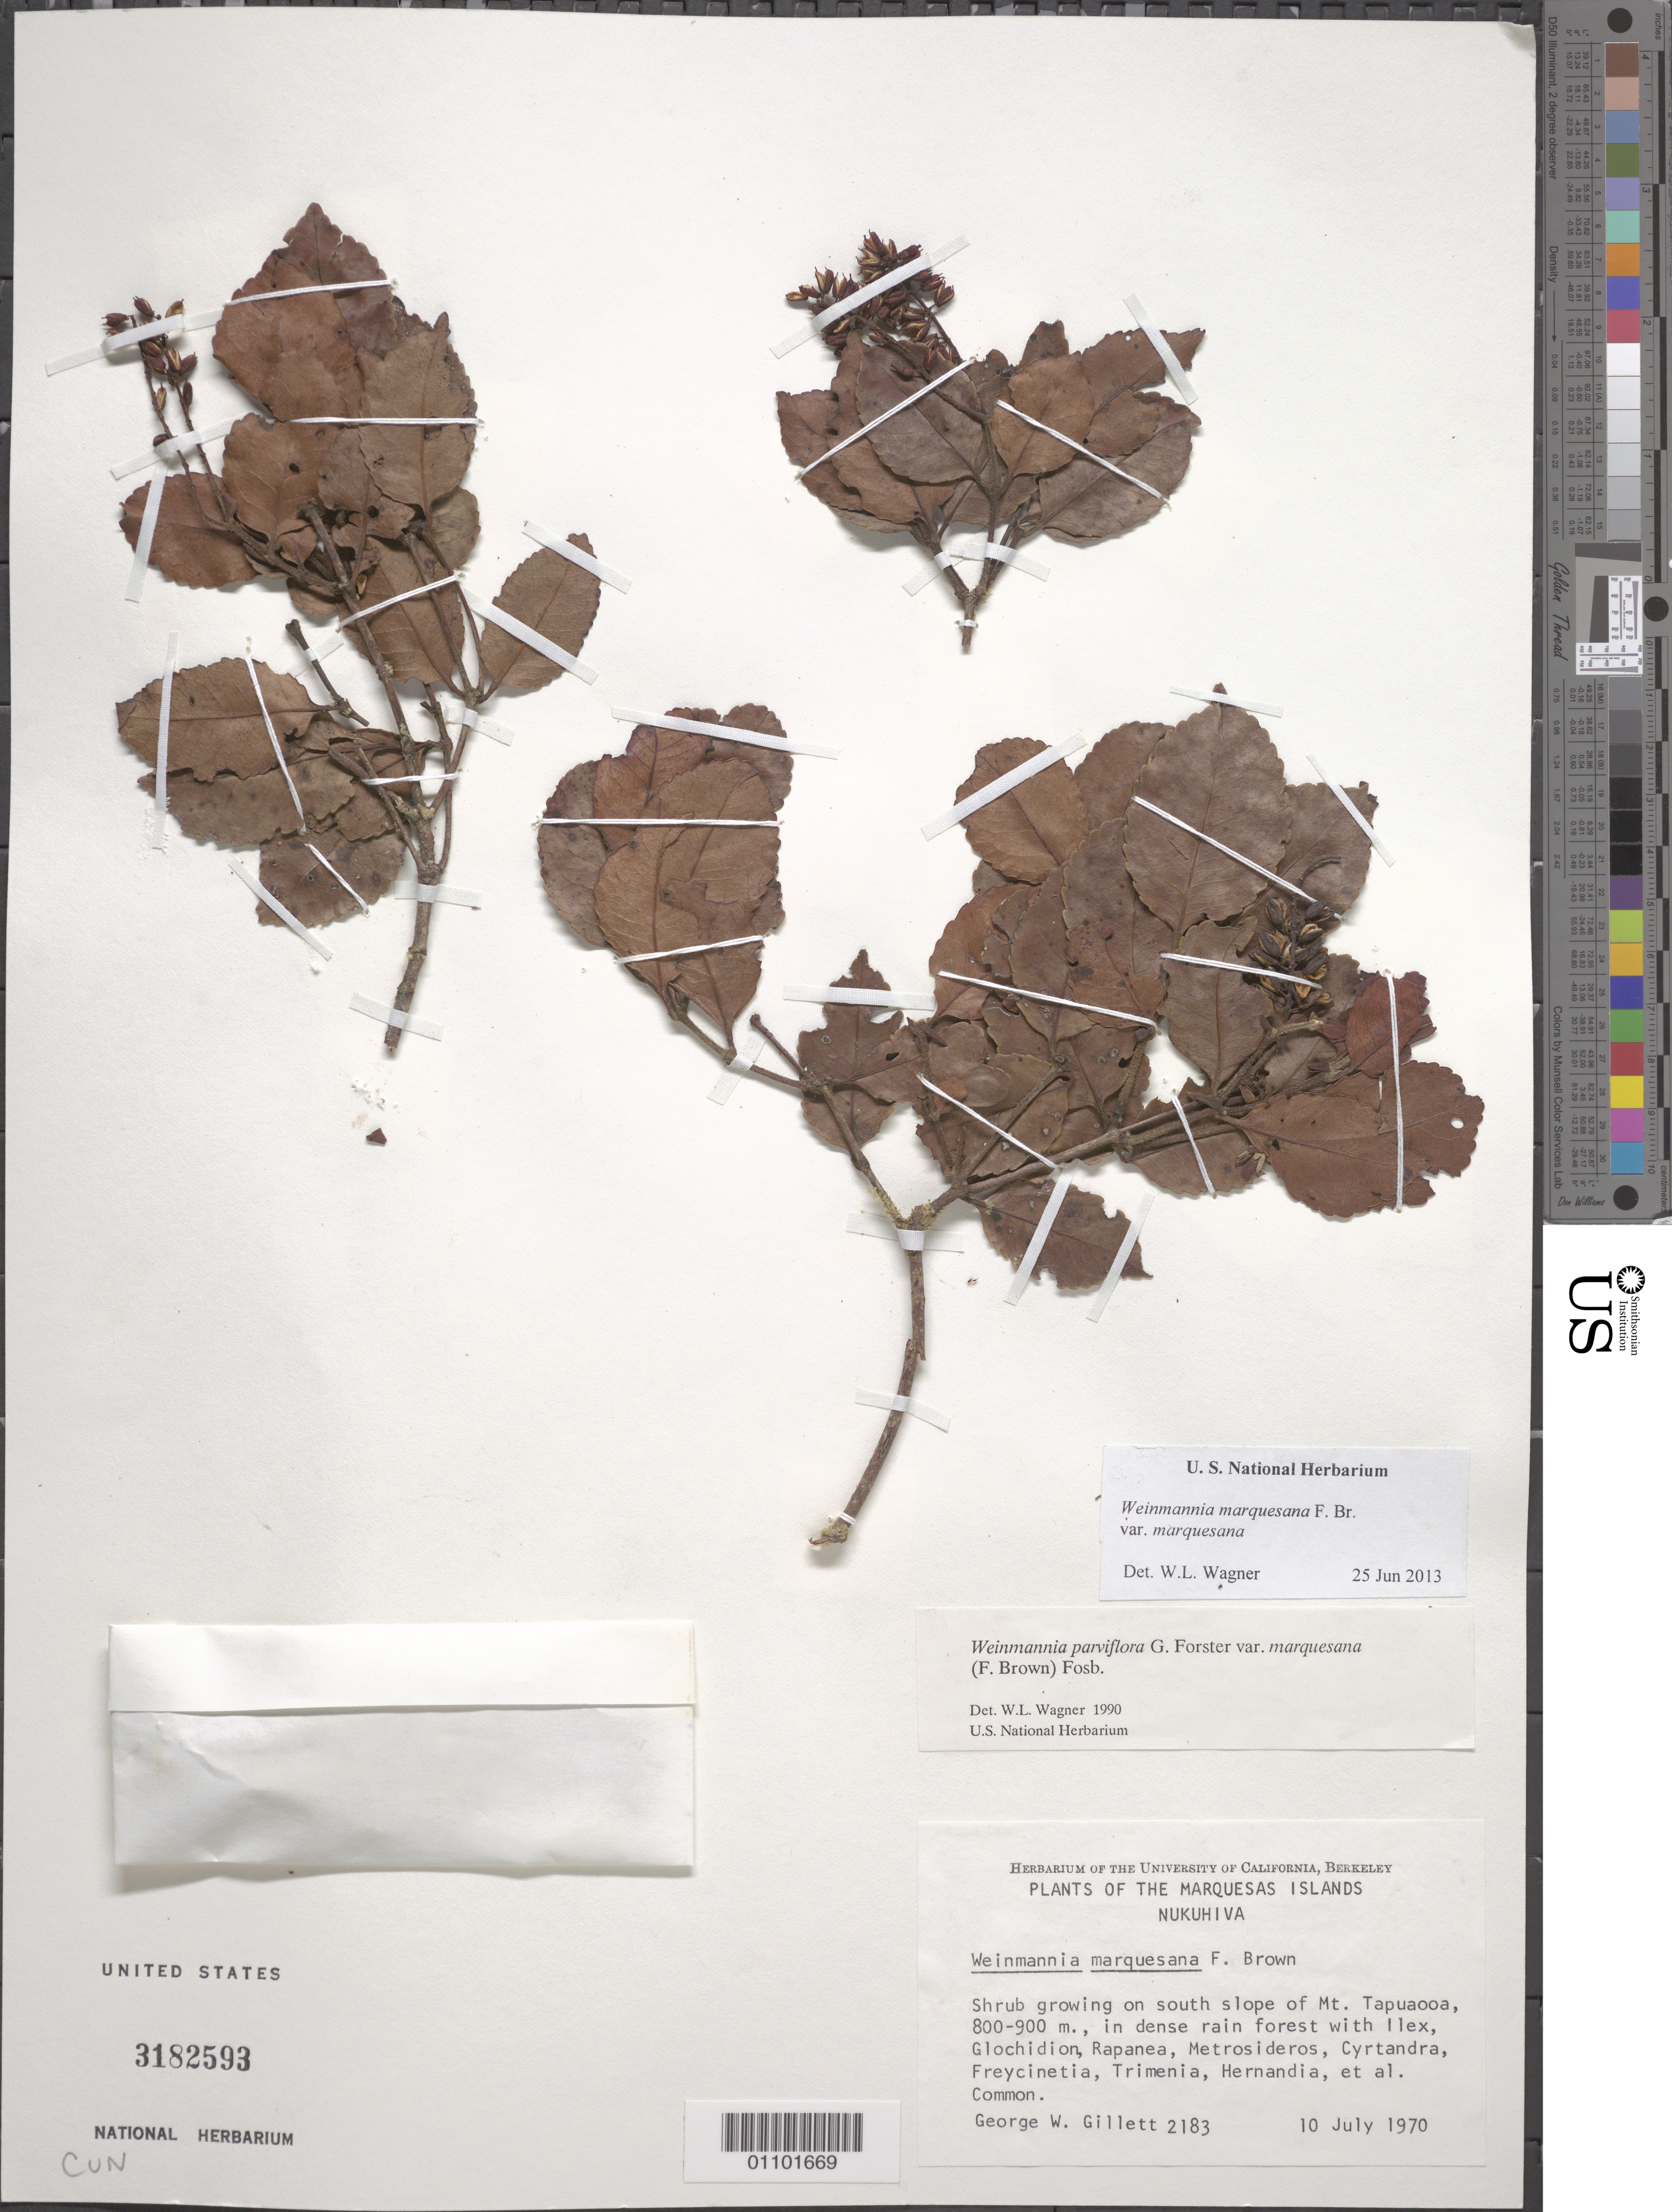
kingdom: Plantae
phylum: Tracheophyta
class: Magnoliopsida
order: Oxalidales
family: Cunoniaceae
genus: Pterophylla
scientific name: Pterophylla marquesana var. marquesana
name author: (F. Br.) Pillon & H.C. Hopkins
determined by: Wagner, W. L., (BOT), Smithsonian Institution - National Museum of Natural History (UNITED STATES)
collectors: G. Gillett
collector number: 2183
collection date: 1970-07-10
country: French Polynesia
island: Nuku Hiva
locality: S slope of Mt. Tapuaooa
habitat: In dense rain forest with Ilex, Glochidion, Rapanea, Metrosideros, Cyrtandra, Freycinetia, Trimenia, Hernandia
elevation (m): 800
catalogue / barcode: US 3182593